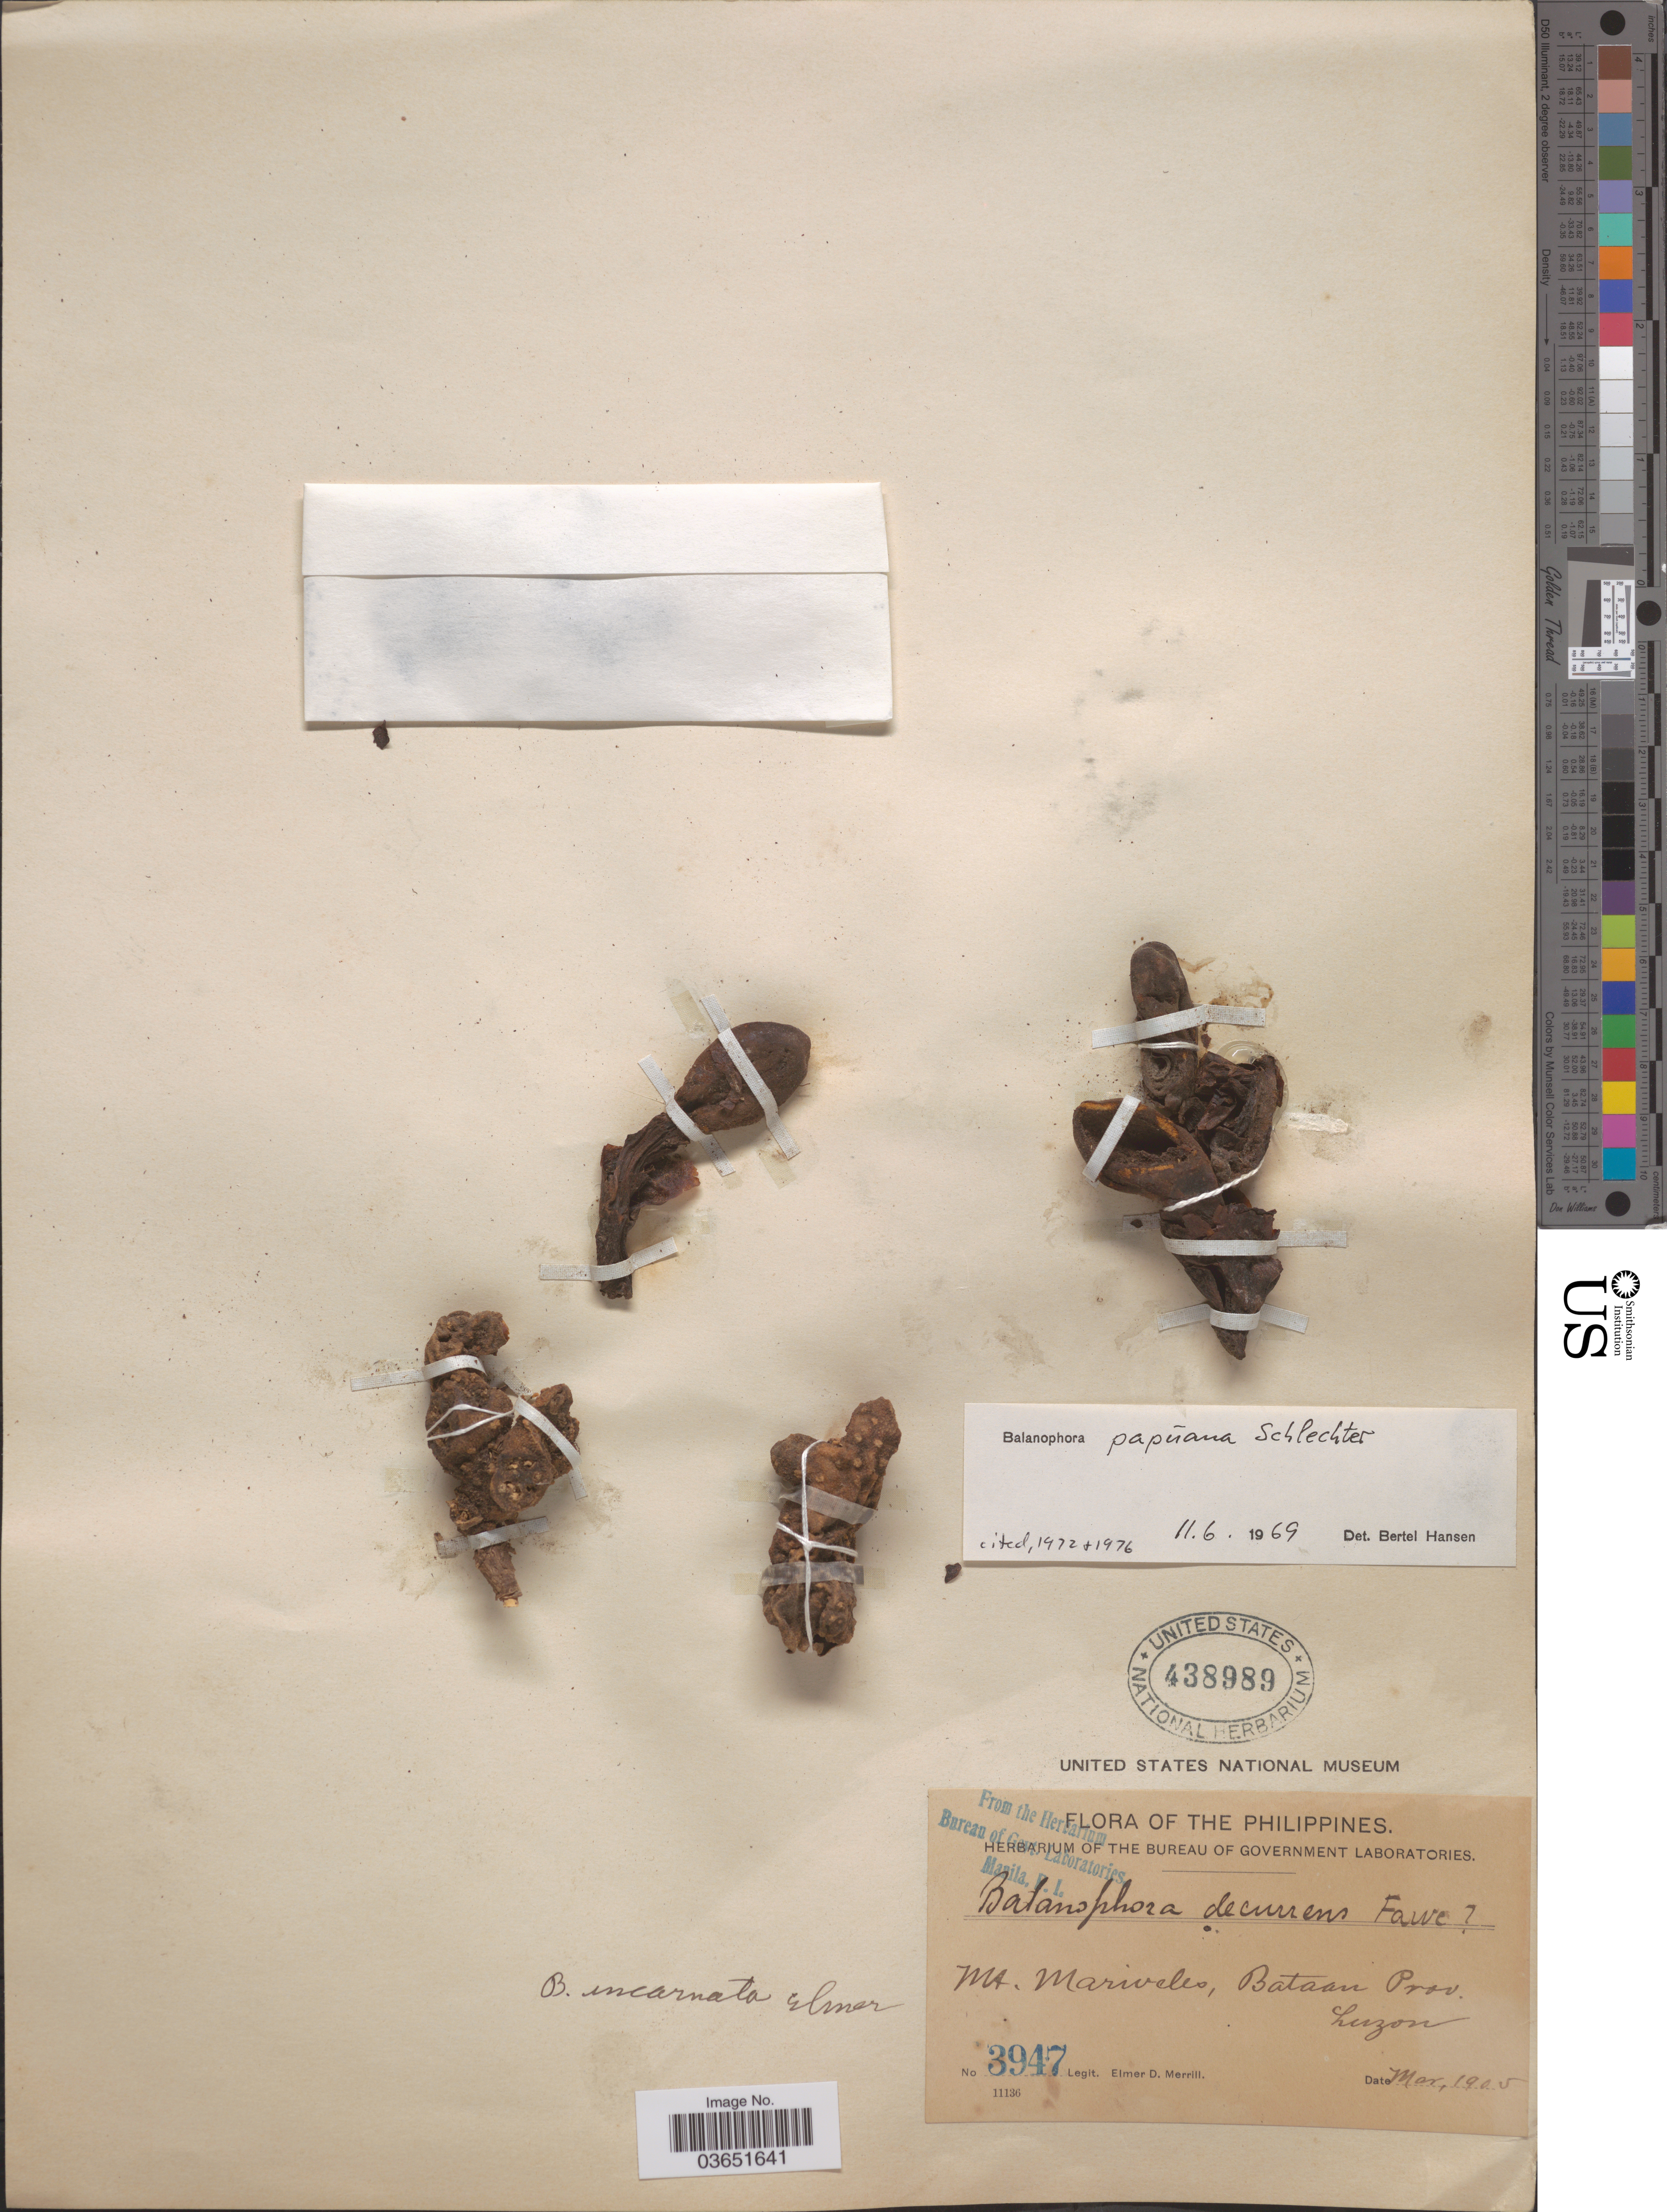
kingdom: Plantae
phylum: Tracheophyta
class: Magnoliopsida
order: Santalales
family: Balanophoraceae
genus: Balanophora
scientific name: Balanophora papuana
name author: Schltr.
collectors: E. D. Merrill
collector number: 3947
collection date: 1905-03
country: Philippines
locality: Mt. Mariveles, Bataan Prov., Luzon.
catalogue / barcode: US 438989